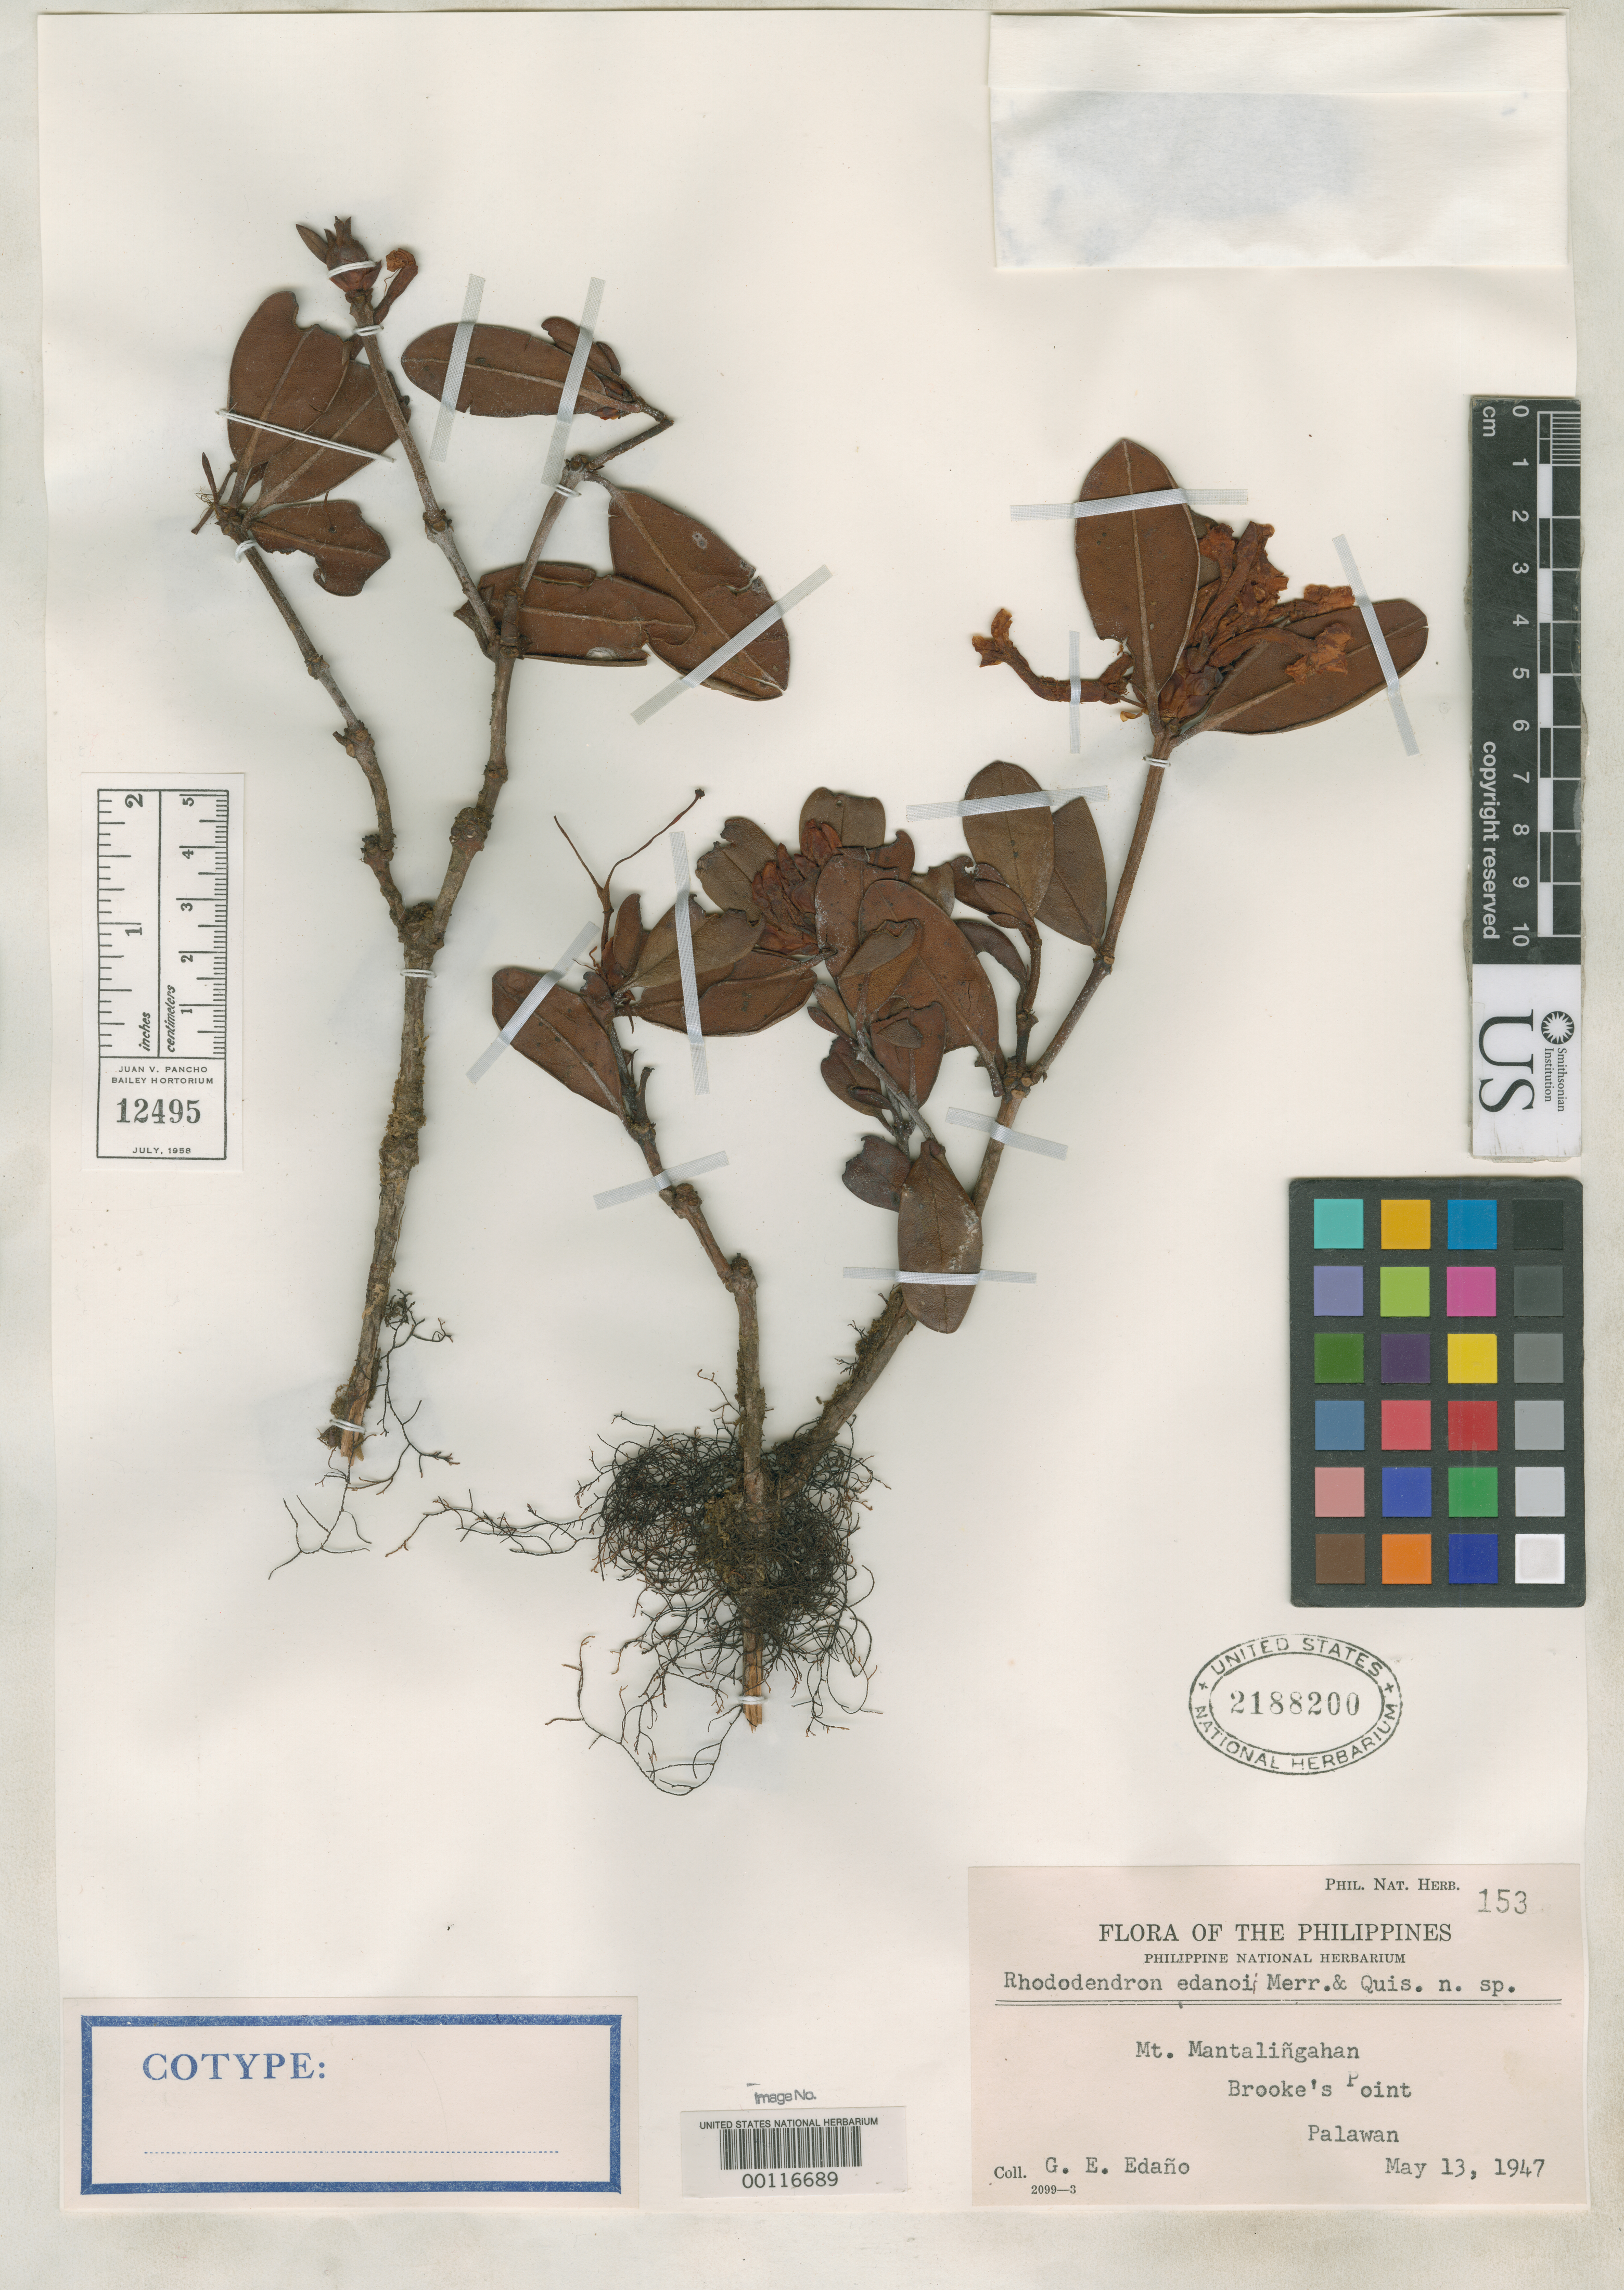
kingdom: Plantae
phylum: Tracheophyta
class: Magnoliopsida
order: Ericales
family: Ericaceae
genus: Rhododendron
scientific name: Rhododendron edanoii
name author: Merr. & Quisumb.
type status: Isotype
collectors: G. E. Edaño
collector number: Philipp. Nat. Herb. 153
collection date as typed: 13 May 1947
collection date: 1947-05-13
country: Philippines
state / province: Mimaropa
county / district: Palawan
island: Palawan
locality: Mt. Mantalingahan, Brooke's Point.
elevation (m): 1600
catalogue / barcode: US 2188200